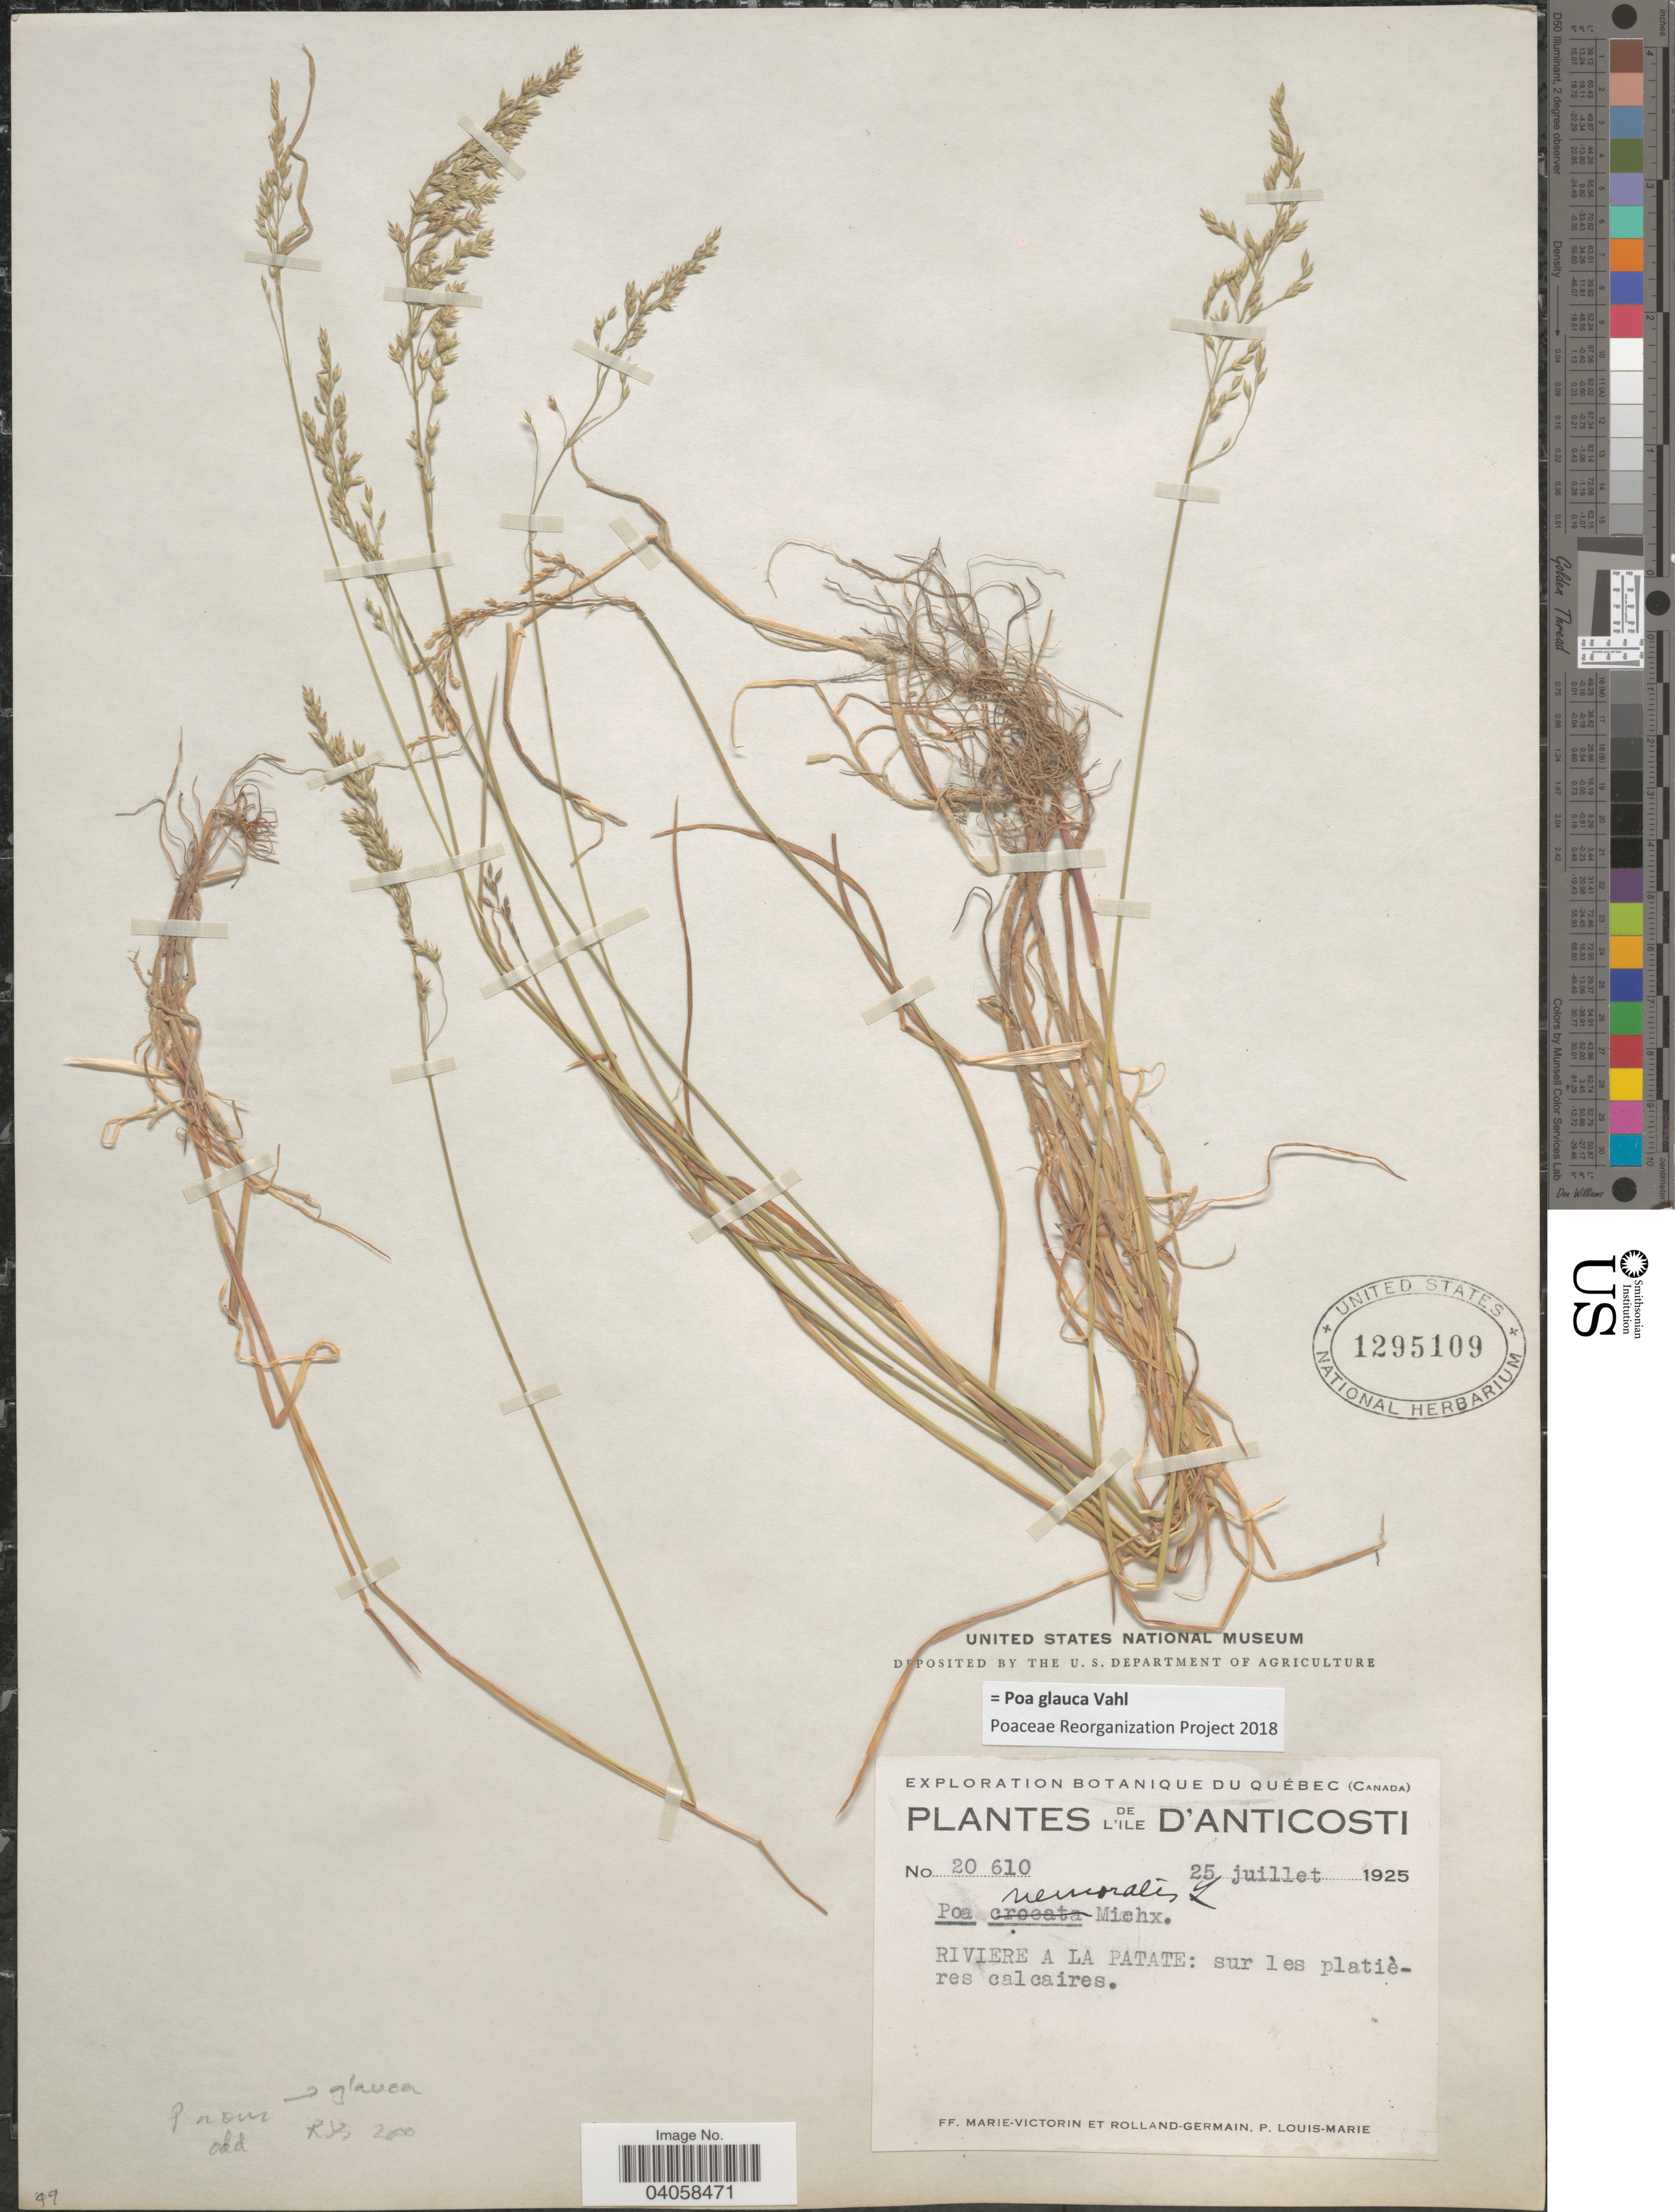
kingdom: Plantae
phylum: Tracheophyta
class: Liliopsida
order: Poales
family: Poaceae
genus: Poa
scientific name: Poa glauca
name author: Vahl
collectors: F. Marie-Victorin, Rolland-Germain & L.-M. LaLonde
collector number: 20610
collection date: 1925-07-25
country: Canada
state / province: Quebec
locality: L'ile D'Anticosti. Riviere a la Patate: sur les platières calcaires.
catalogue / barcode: US 1295109